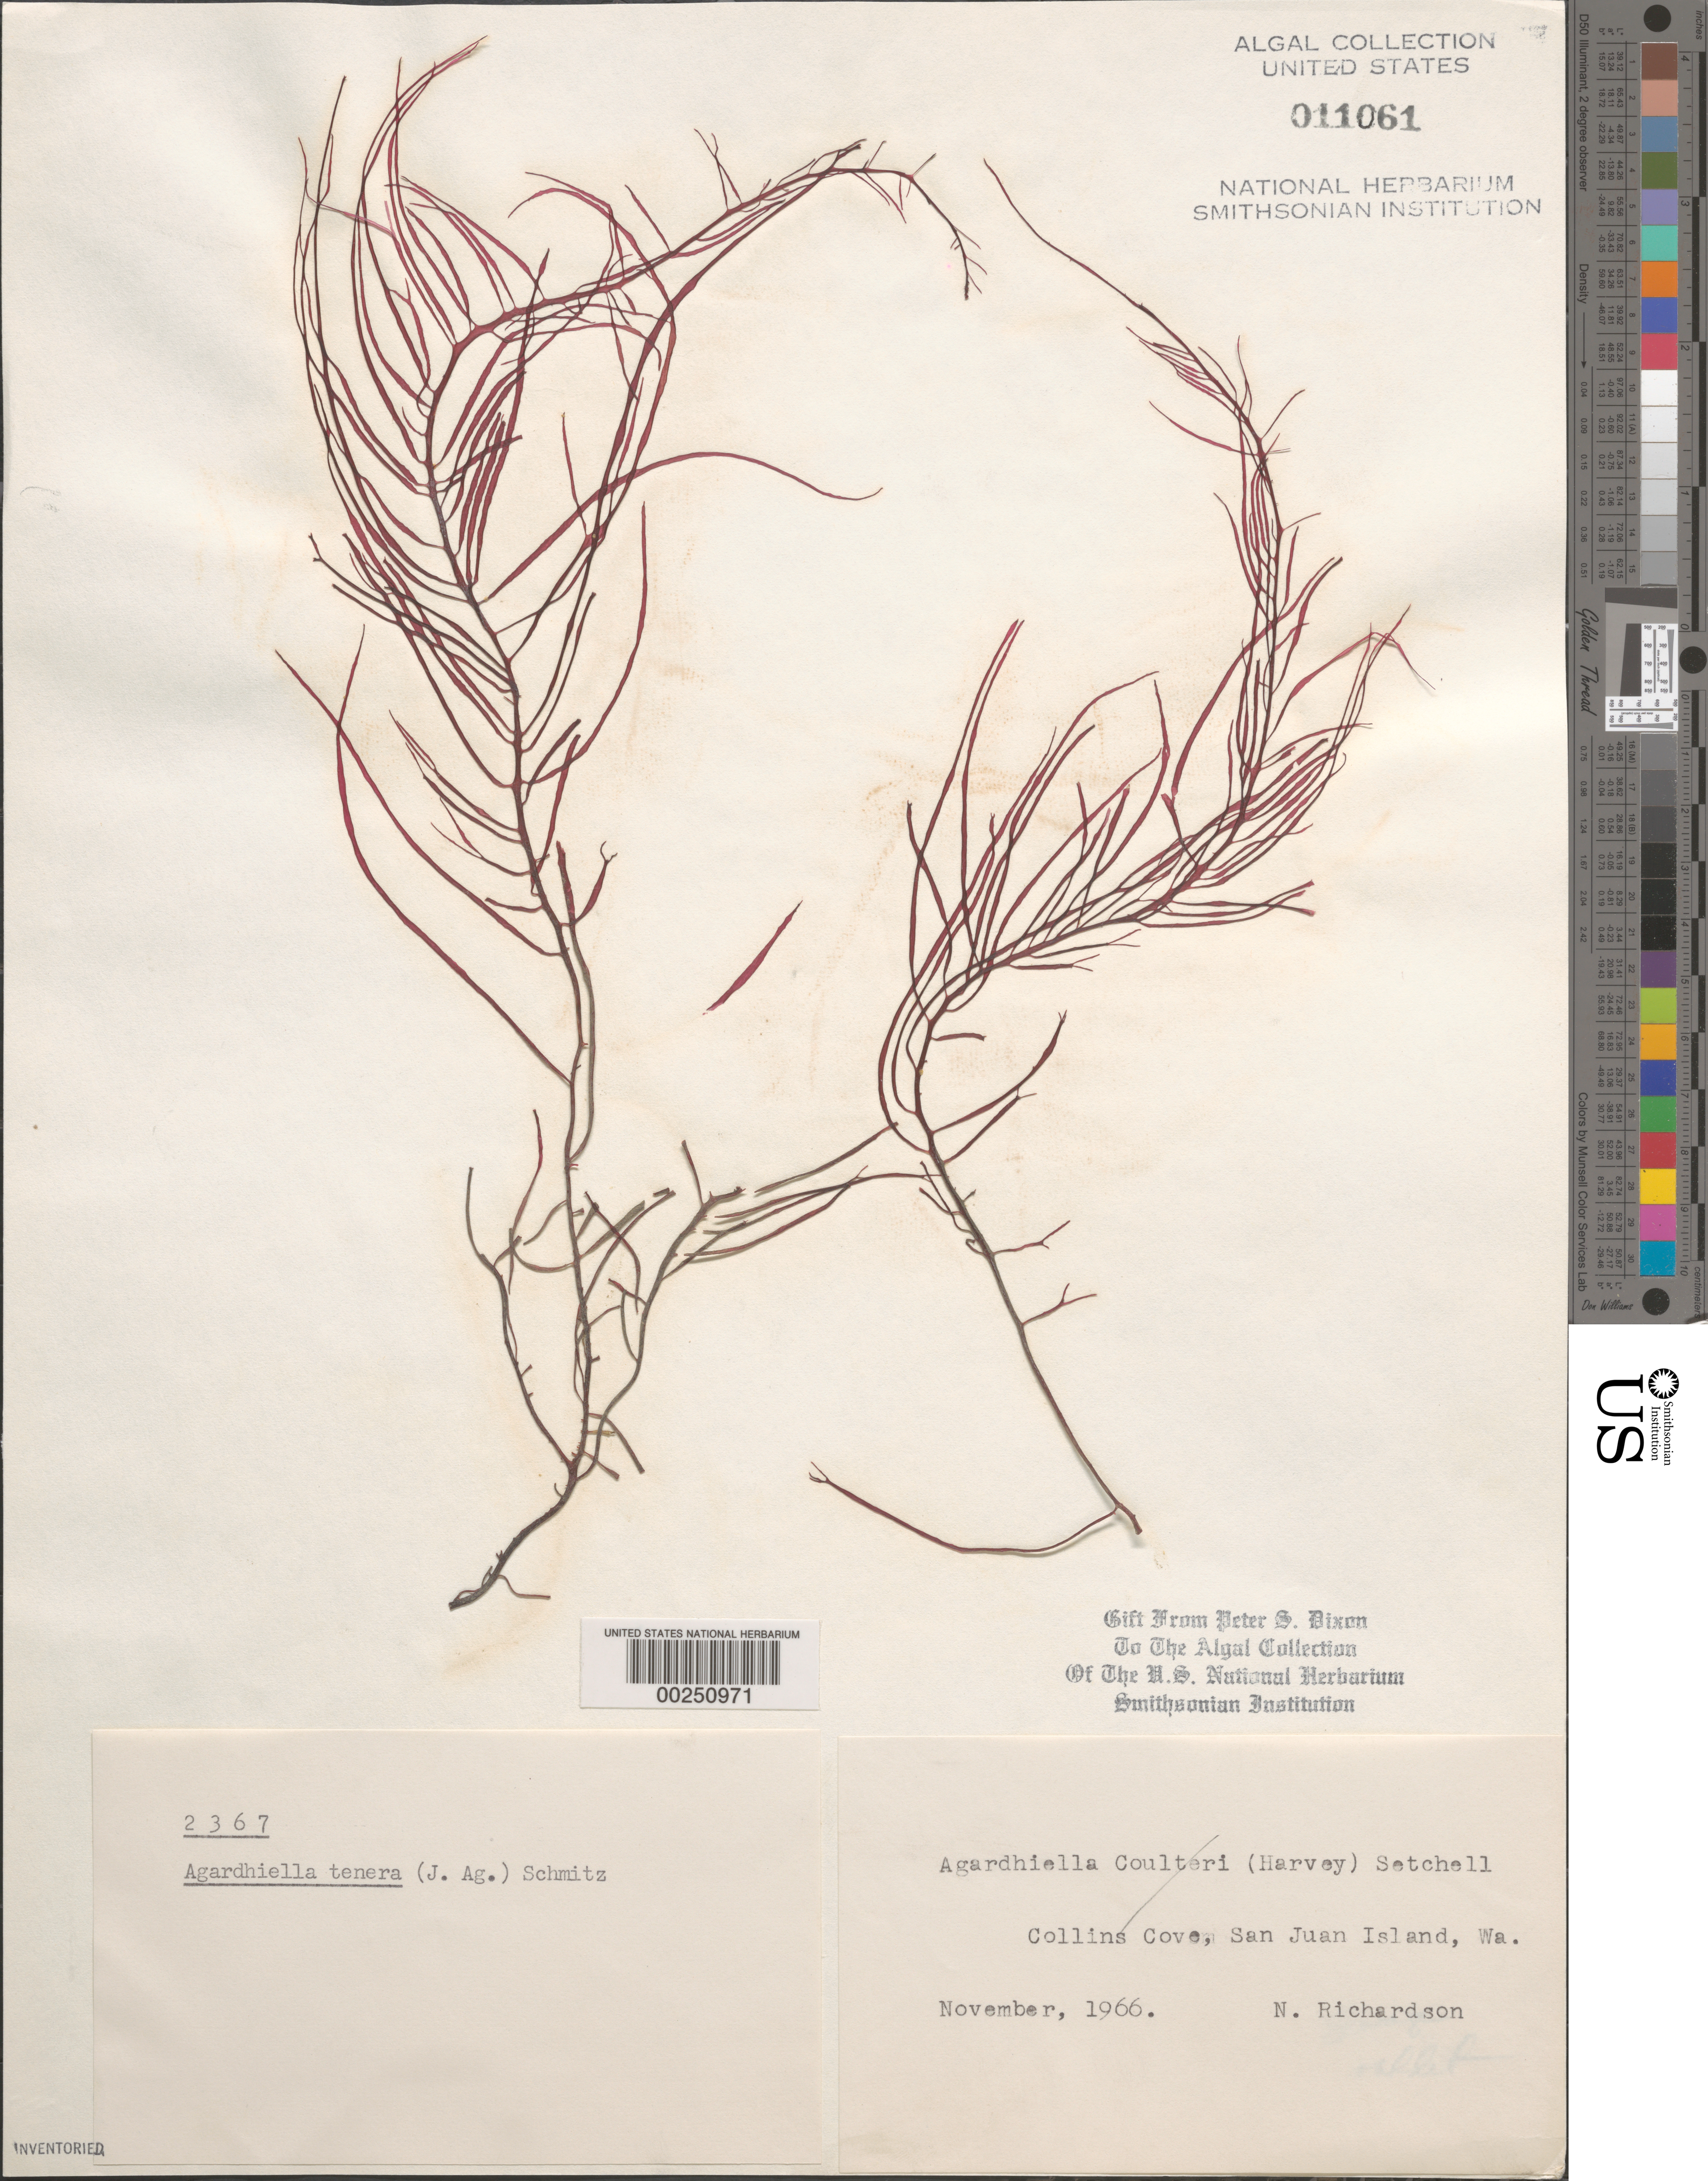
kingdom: Plantae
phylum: Rhodophyta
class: Florideophyceae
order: Gigartinales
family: Solieriaceae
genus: Agardhiella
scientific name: Agardhiella tenera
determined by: Dixon, P. S.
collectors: N. Richardson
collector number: PSD 2367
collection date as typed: Nov 1966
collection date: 1966-11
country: United States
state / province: Washington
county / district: San Juan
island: San Juan Island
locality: Collins Cove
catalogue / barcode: US 11061